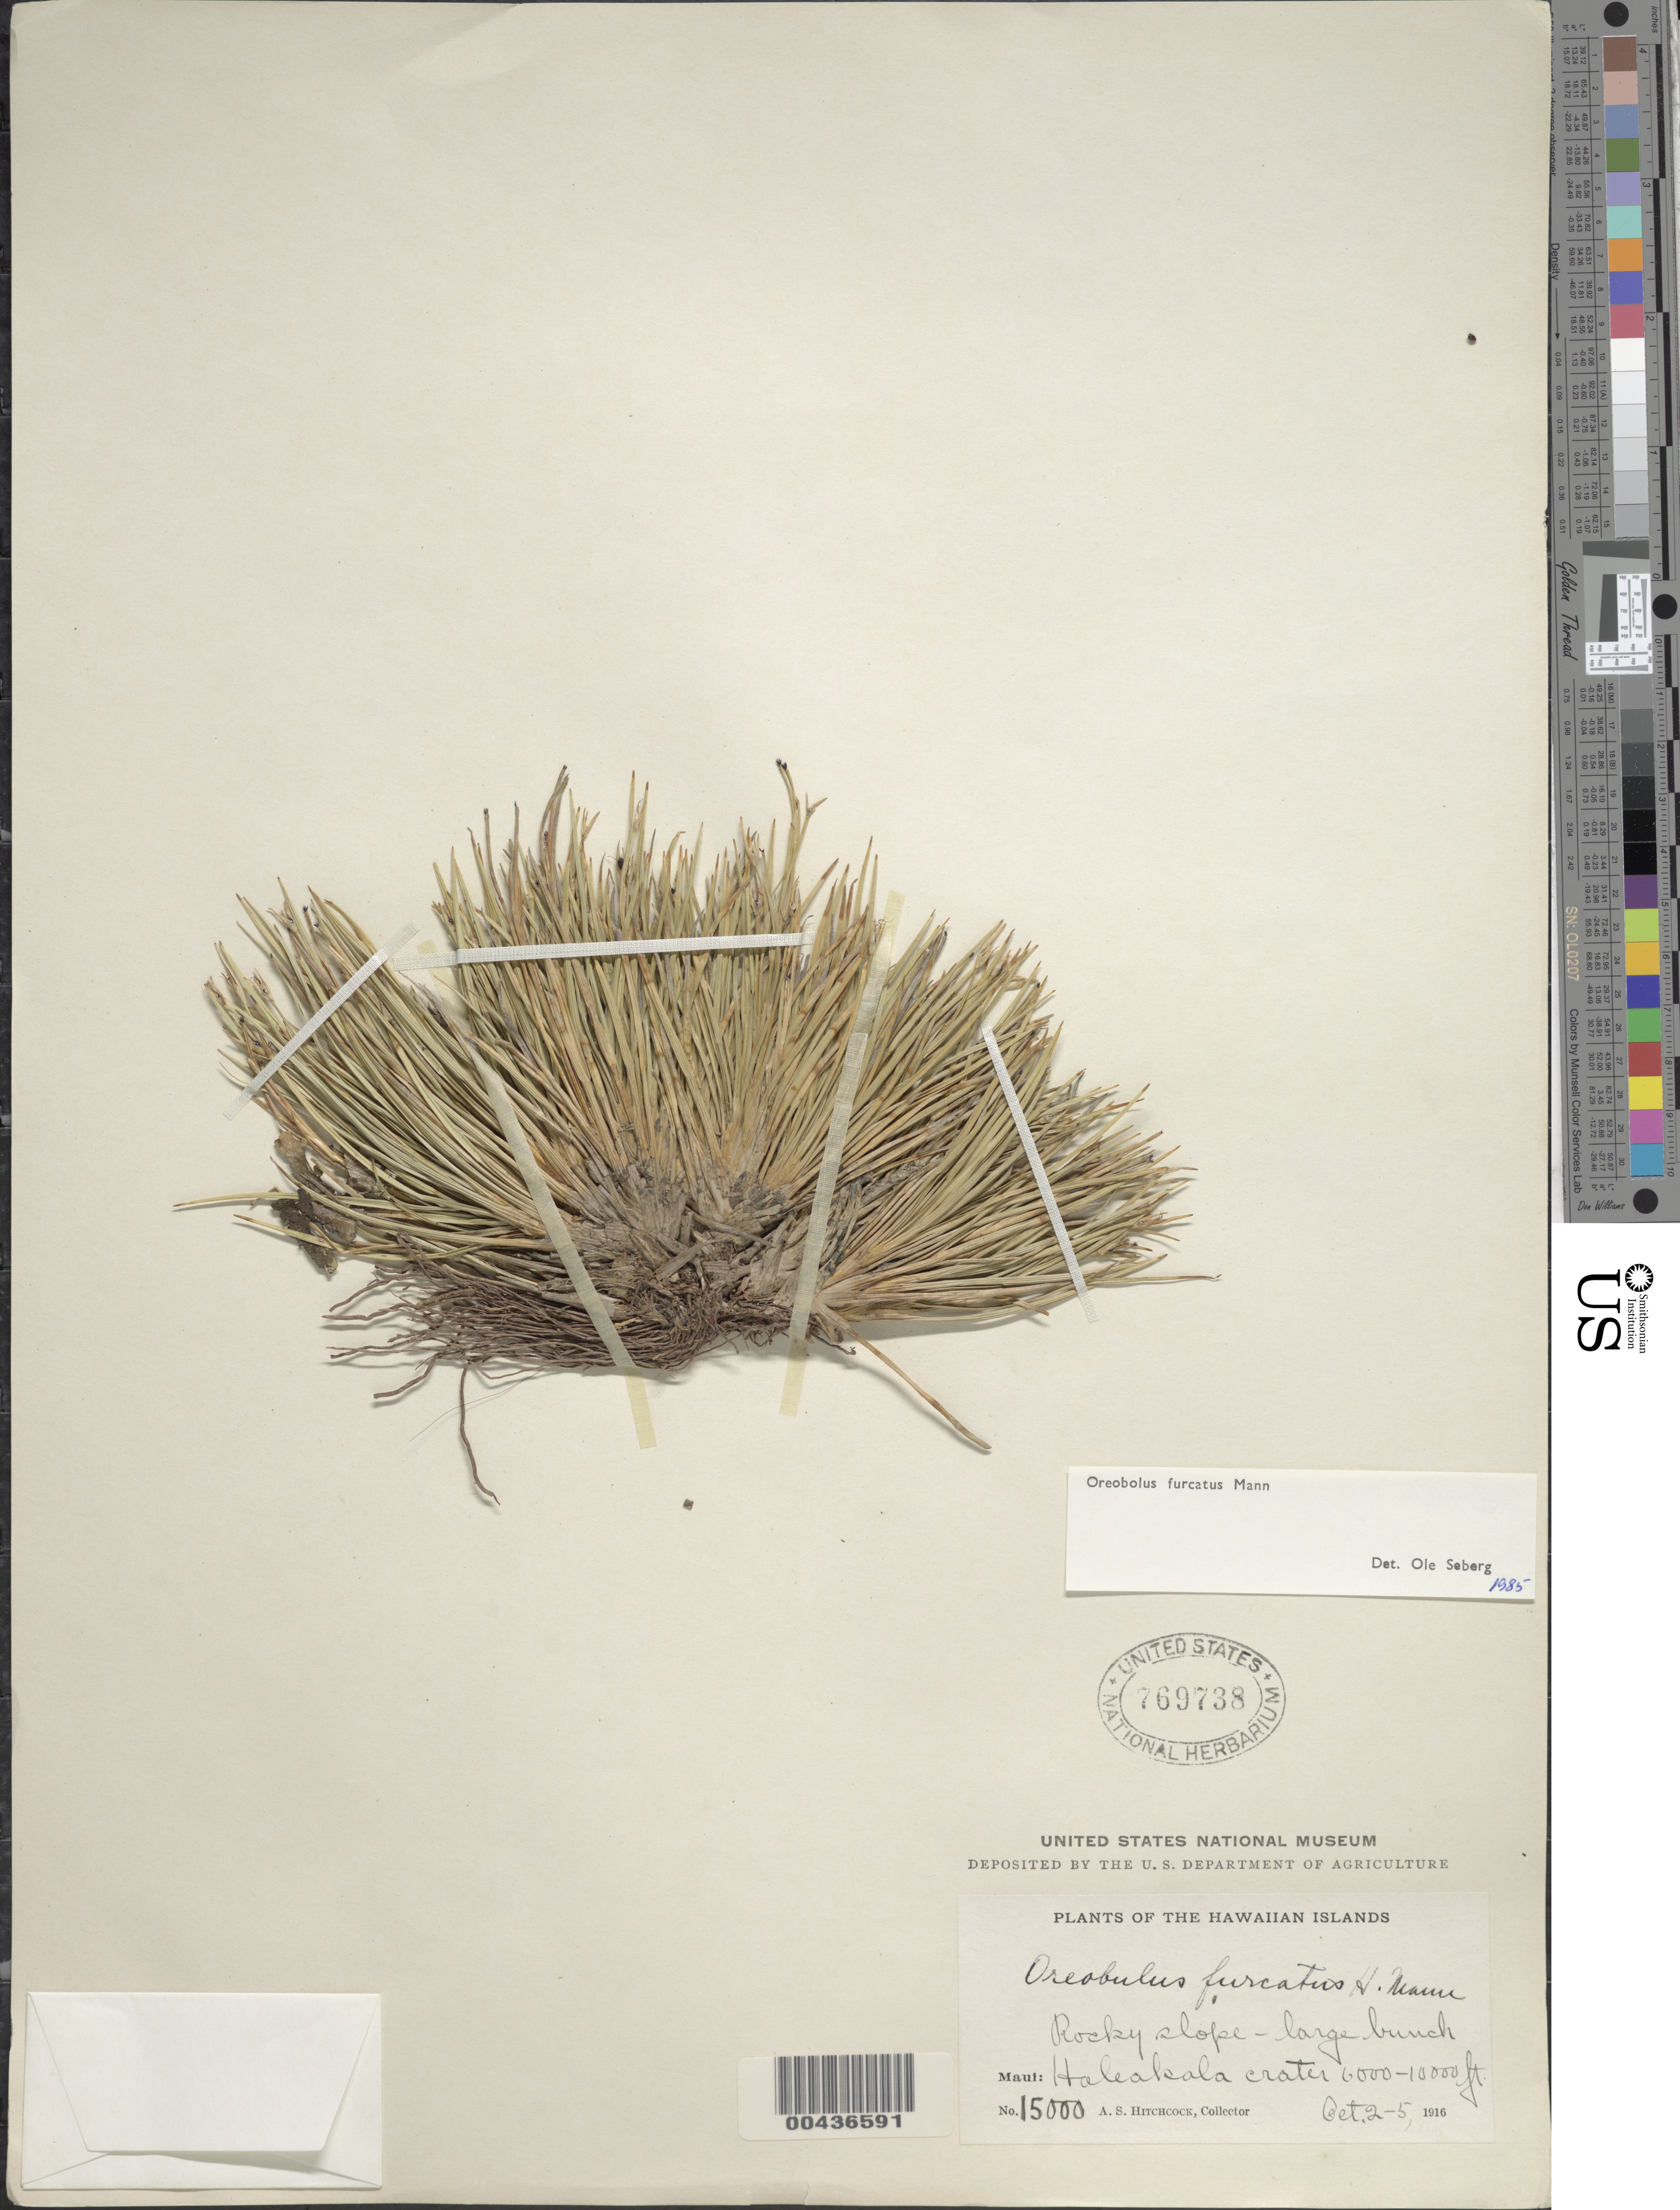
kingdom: Plantae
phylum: Tracheophyta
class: Liliopsida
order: Poales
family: Cyperaceae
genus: Oreobolus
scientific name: Oreobolus furcatus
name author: H. Mann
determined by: Seberg, O.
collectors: A. S. Hitchcock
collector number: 15000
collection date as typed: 2 Oct 1916 to 5 Oct 1916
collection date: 1916-10-02/1916-10-05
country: United States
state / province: Hawaii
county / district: Maui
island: Maui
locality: Haleakala crater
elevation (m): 1829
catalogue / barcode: US 769738